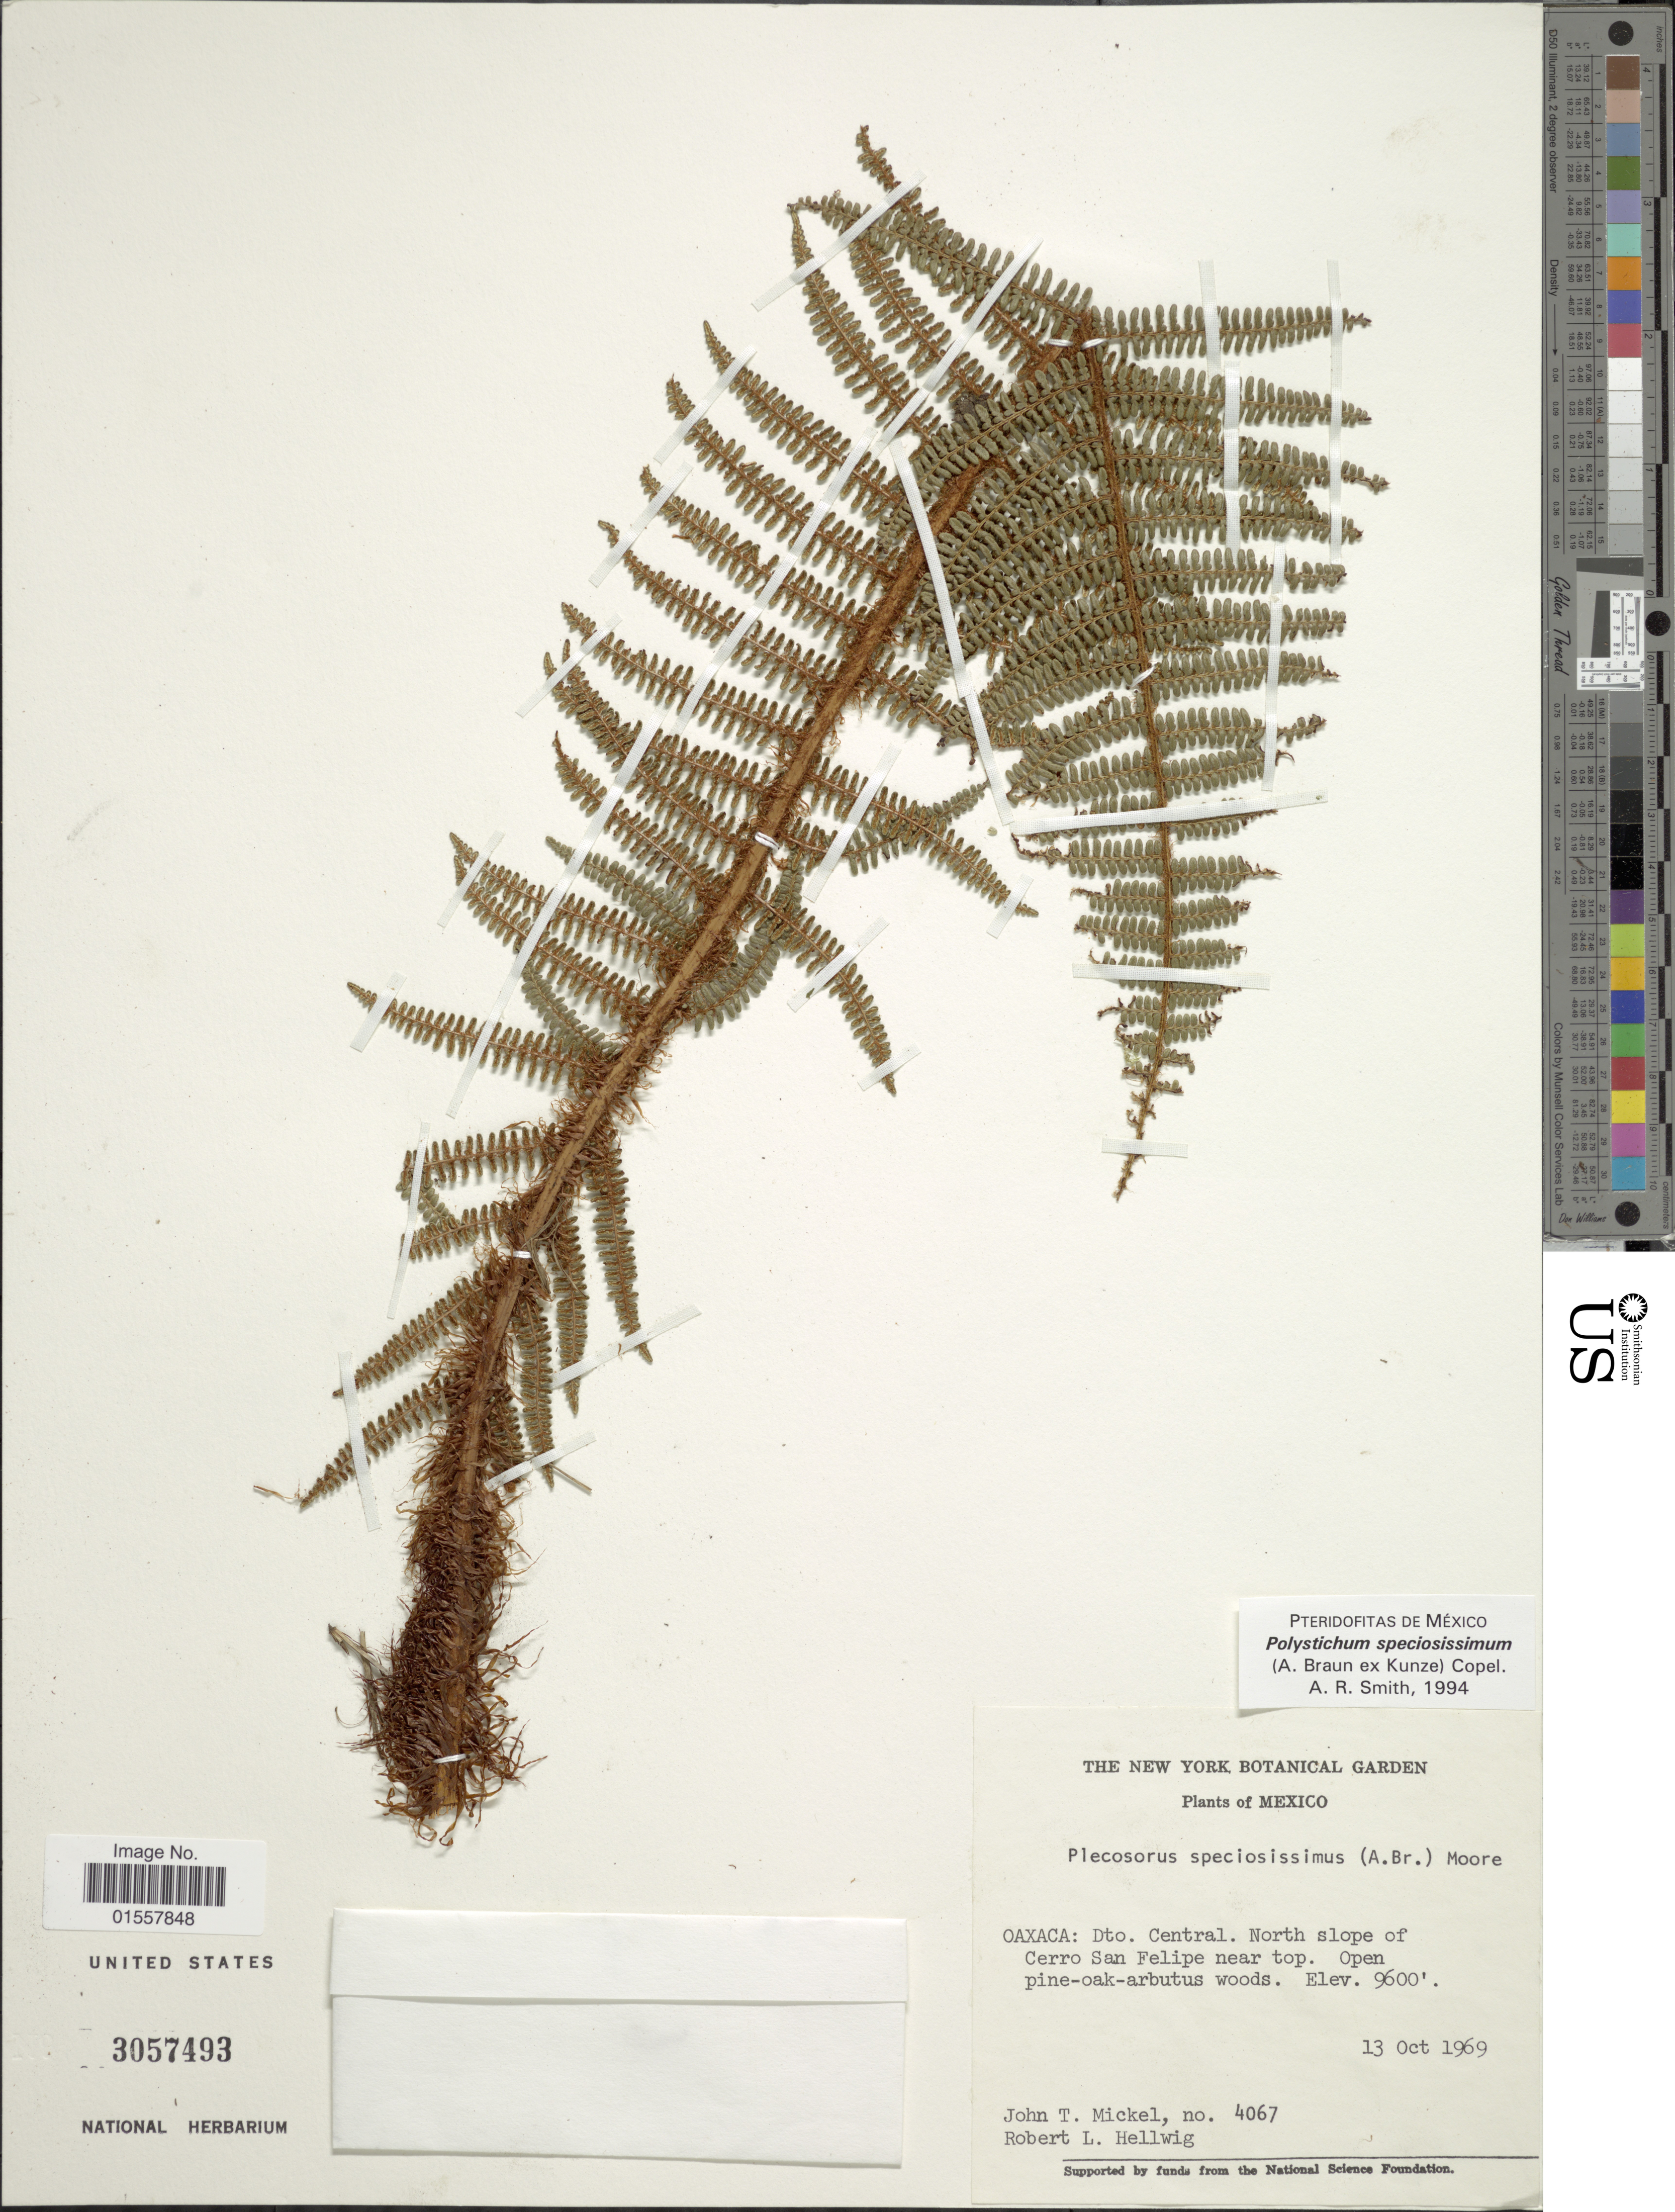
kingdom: Plantae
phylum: Tracheophyta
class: Polypodiopsida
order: Polypodiales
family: Dryopteridaceae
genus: Polystichum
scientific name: Polystichum speciosissimum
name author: (A. Braun ex Kunze) Copel.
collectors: J. T. Mickel & R. Hellwig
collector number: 4067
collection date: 1969-10-13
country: Mexico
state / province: Oaxaca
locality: Oaxaca: Dto. Central, north slope of Cerro San Felipe near top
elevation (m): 2926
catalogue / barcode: US 3057493